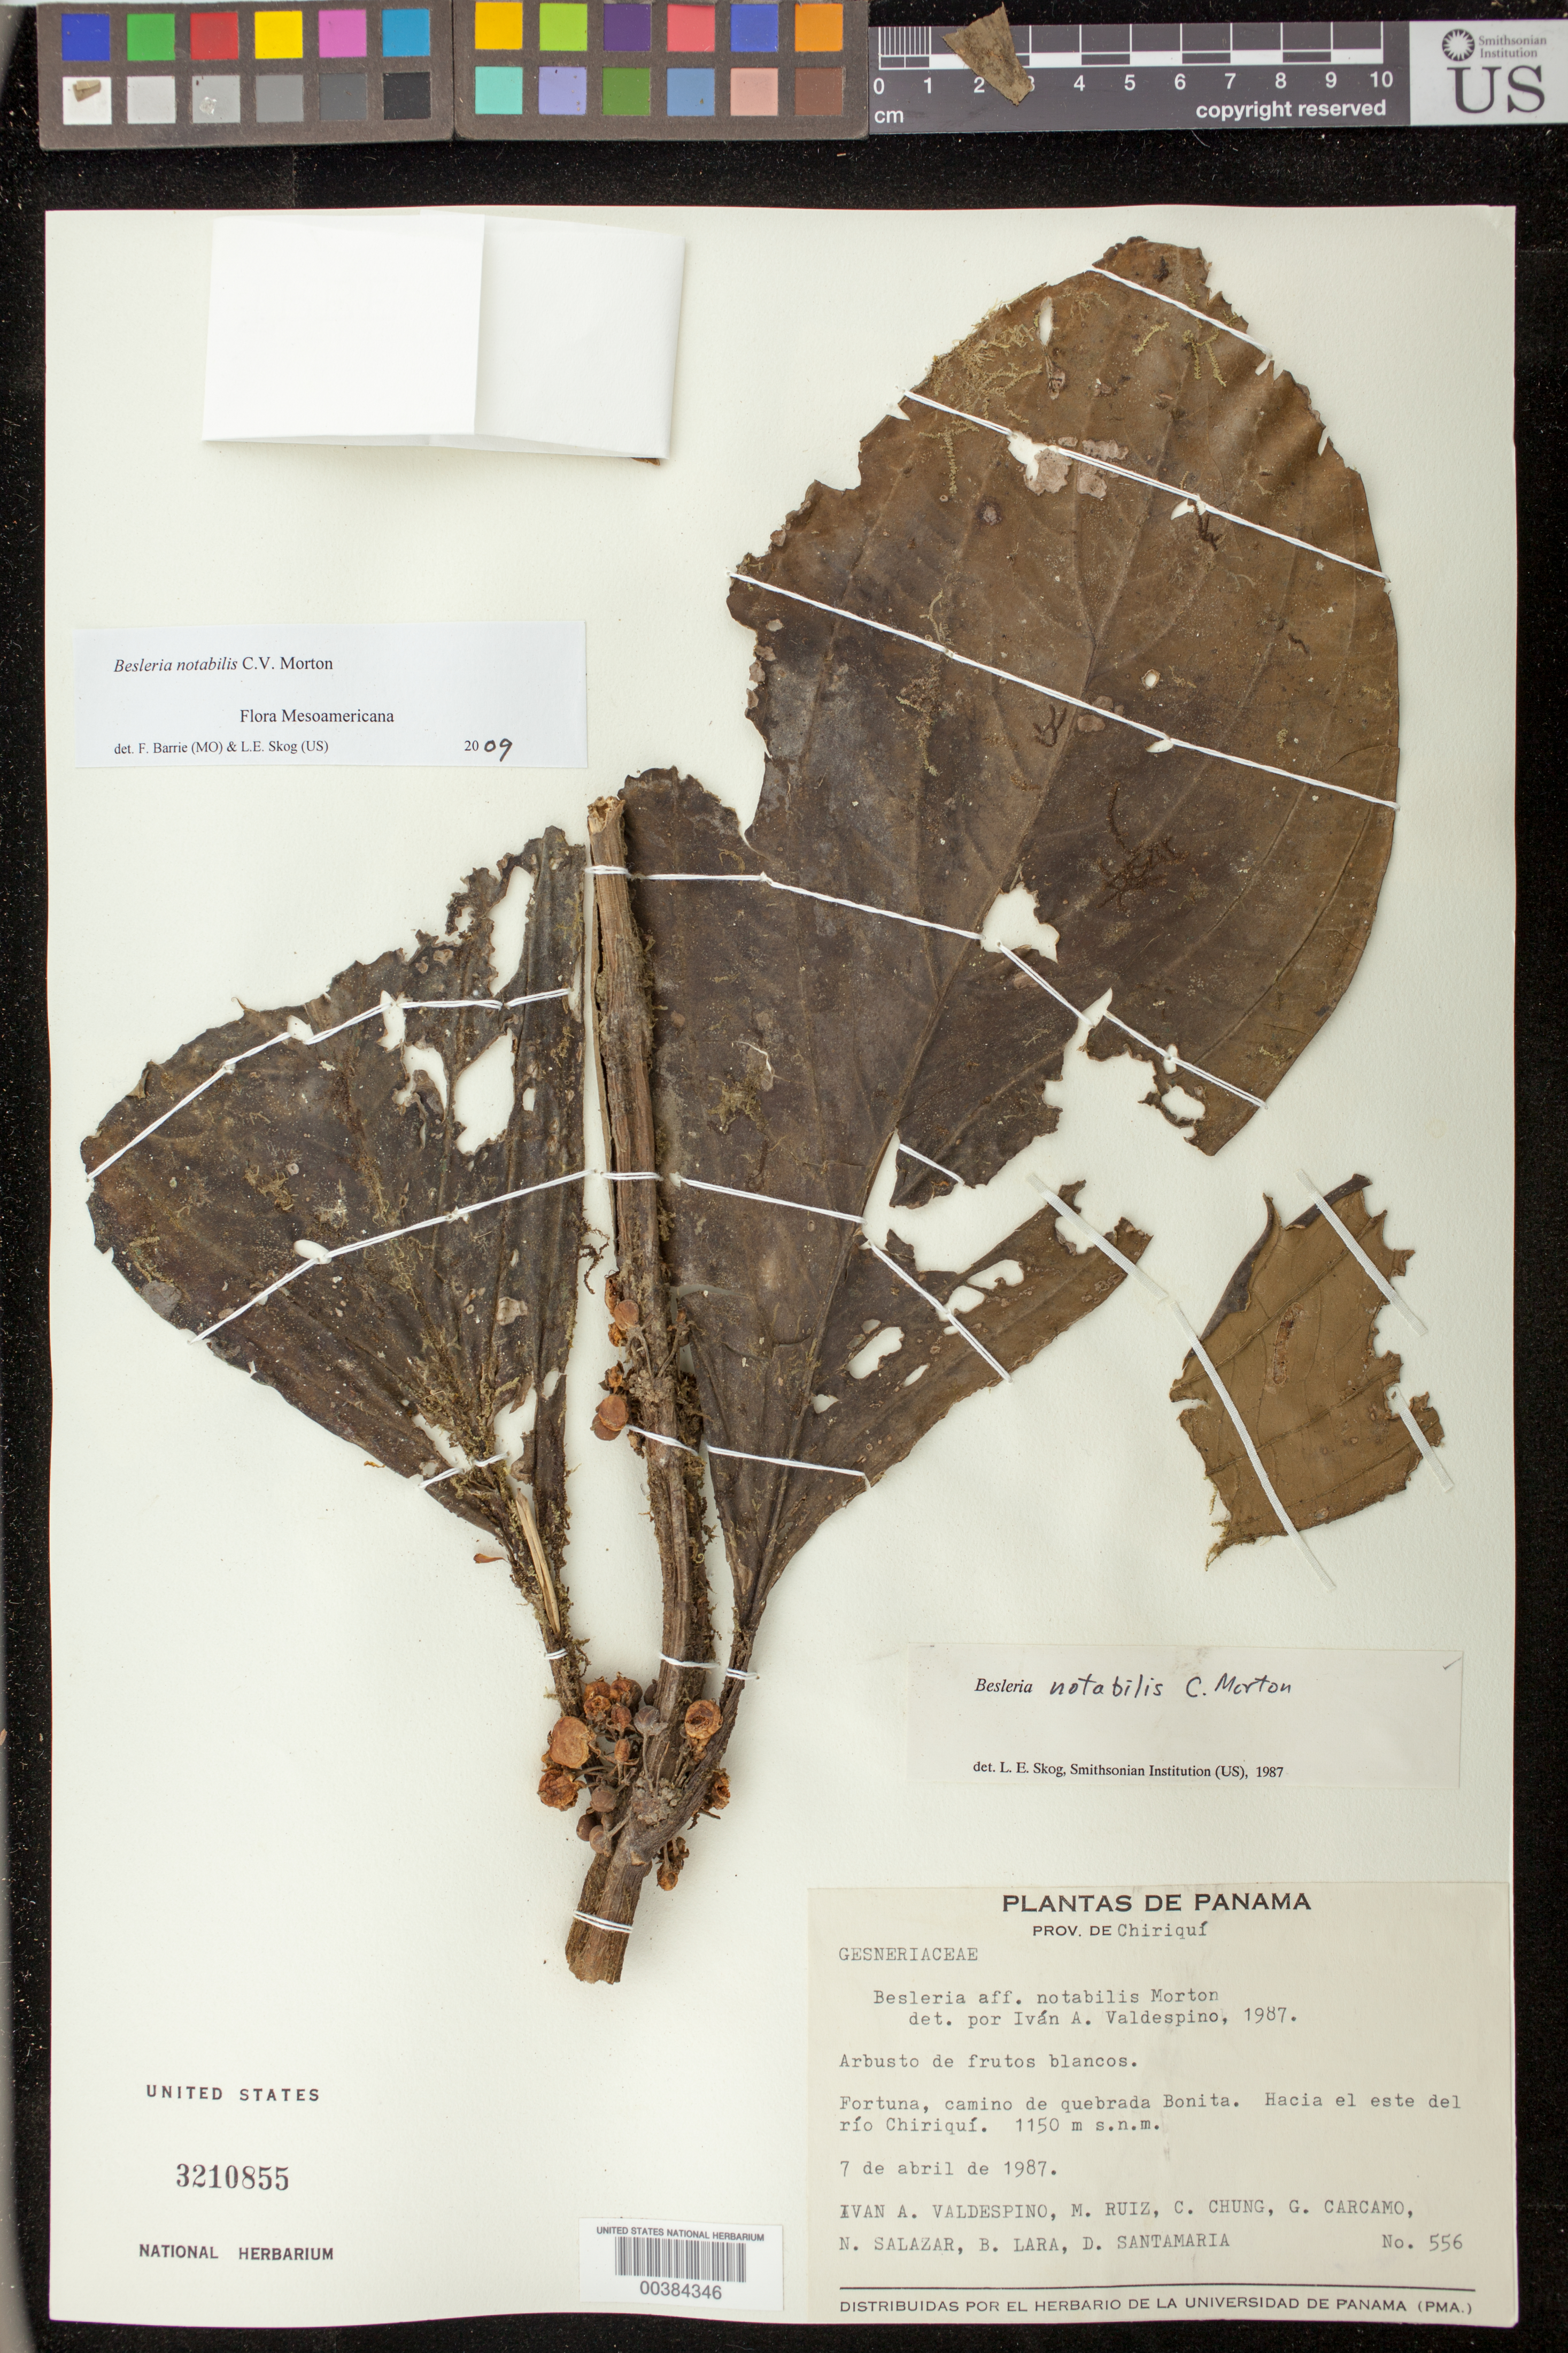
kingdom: Plantae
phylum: Tracheophyta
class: Magnoliopsida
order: Lamiales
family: Gesneriaceae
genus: Besleria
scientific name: Besleria notabilis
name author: C.V. Morton in Standl.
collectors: I. A. Valdespino, M. Ruiz, C. Chung, G. Carcamo, N. Salazar & et al.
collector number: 556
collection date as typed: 07 Apr 1987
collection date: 1987-04-07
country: Panama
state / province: Chiriquí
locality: Fortuna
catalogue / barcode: US 3210855